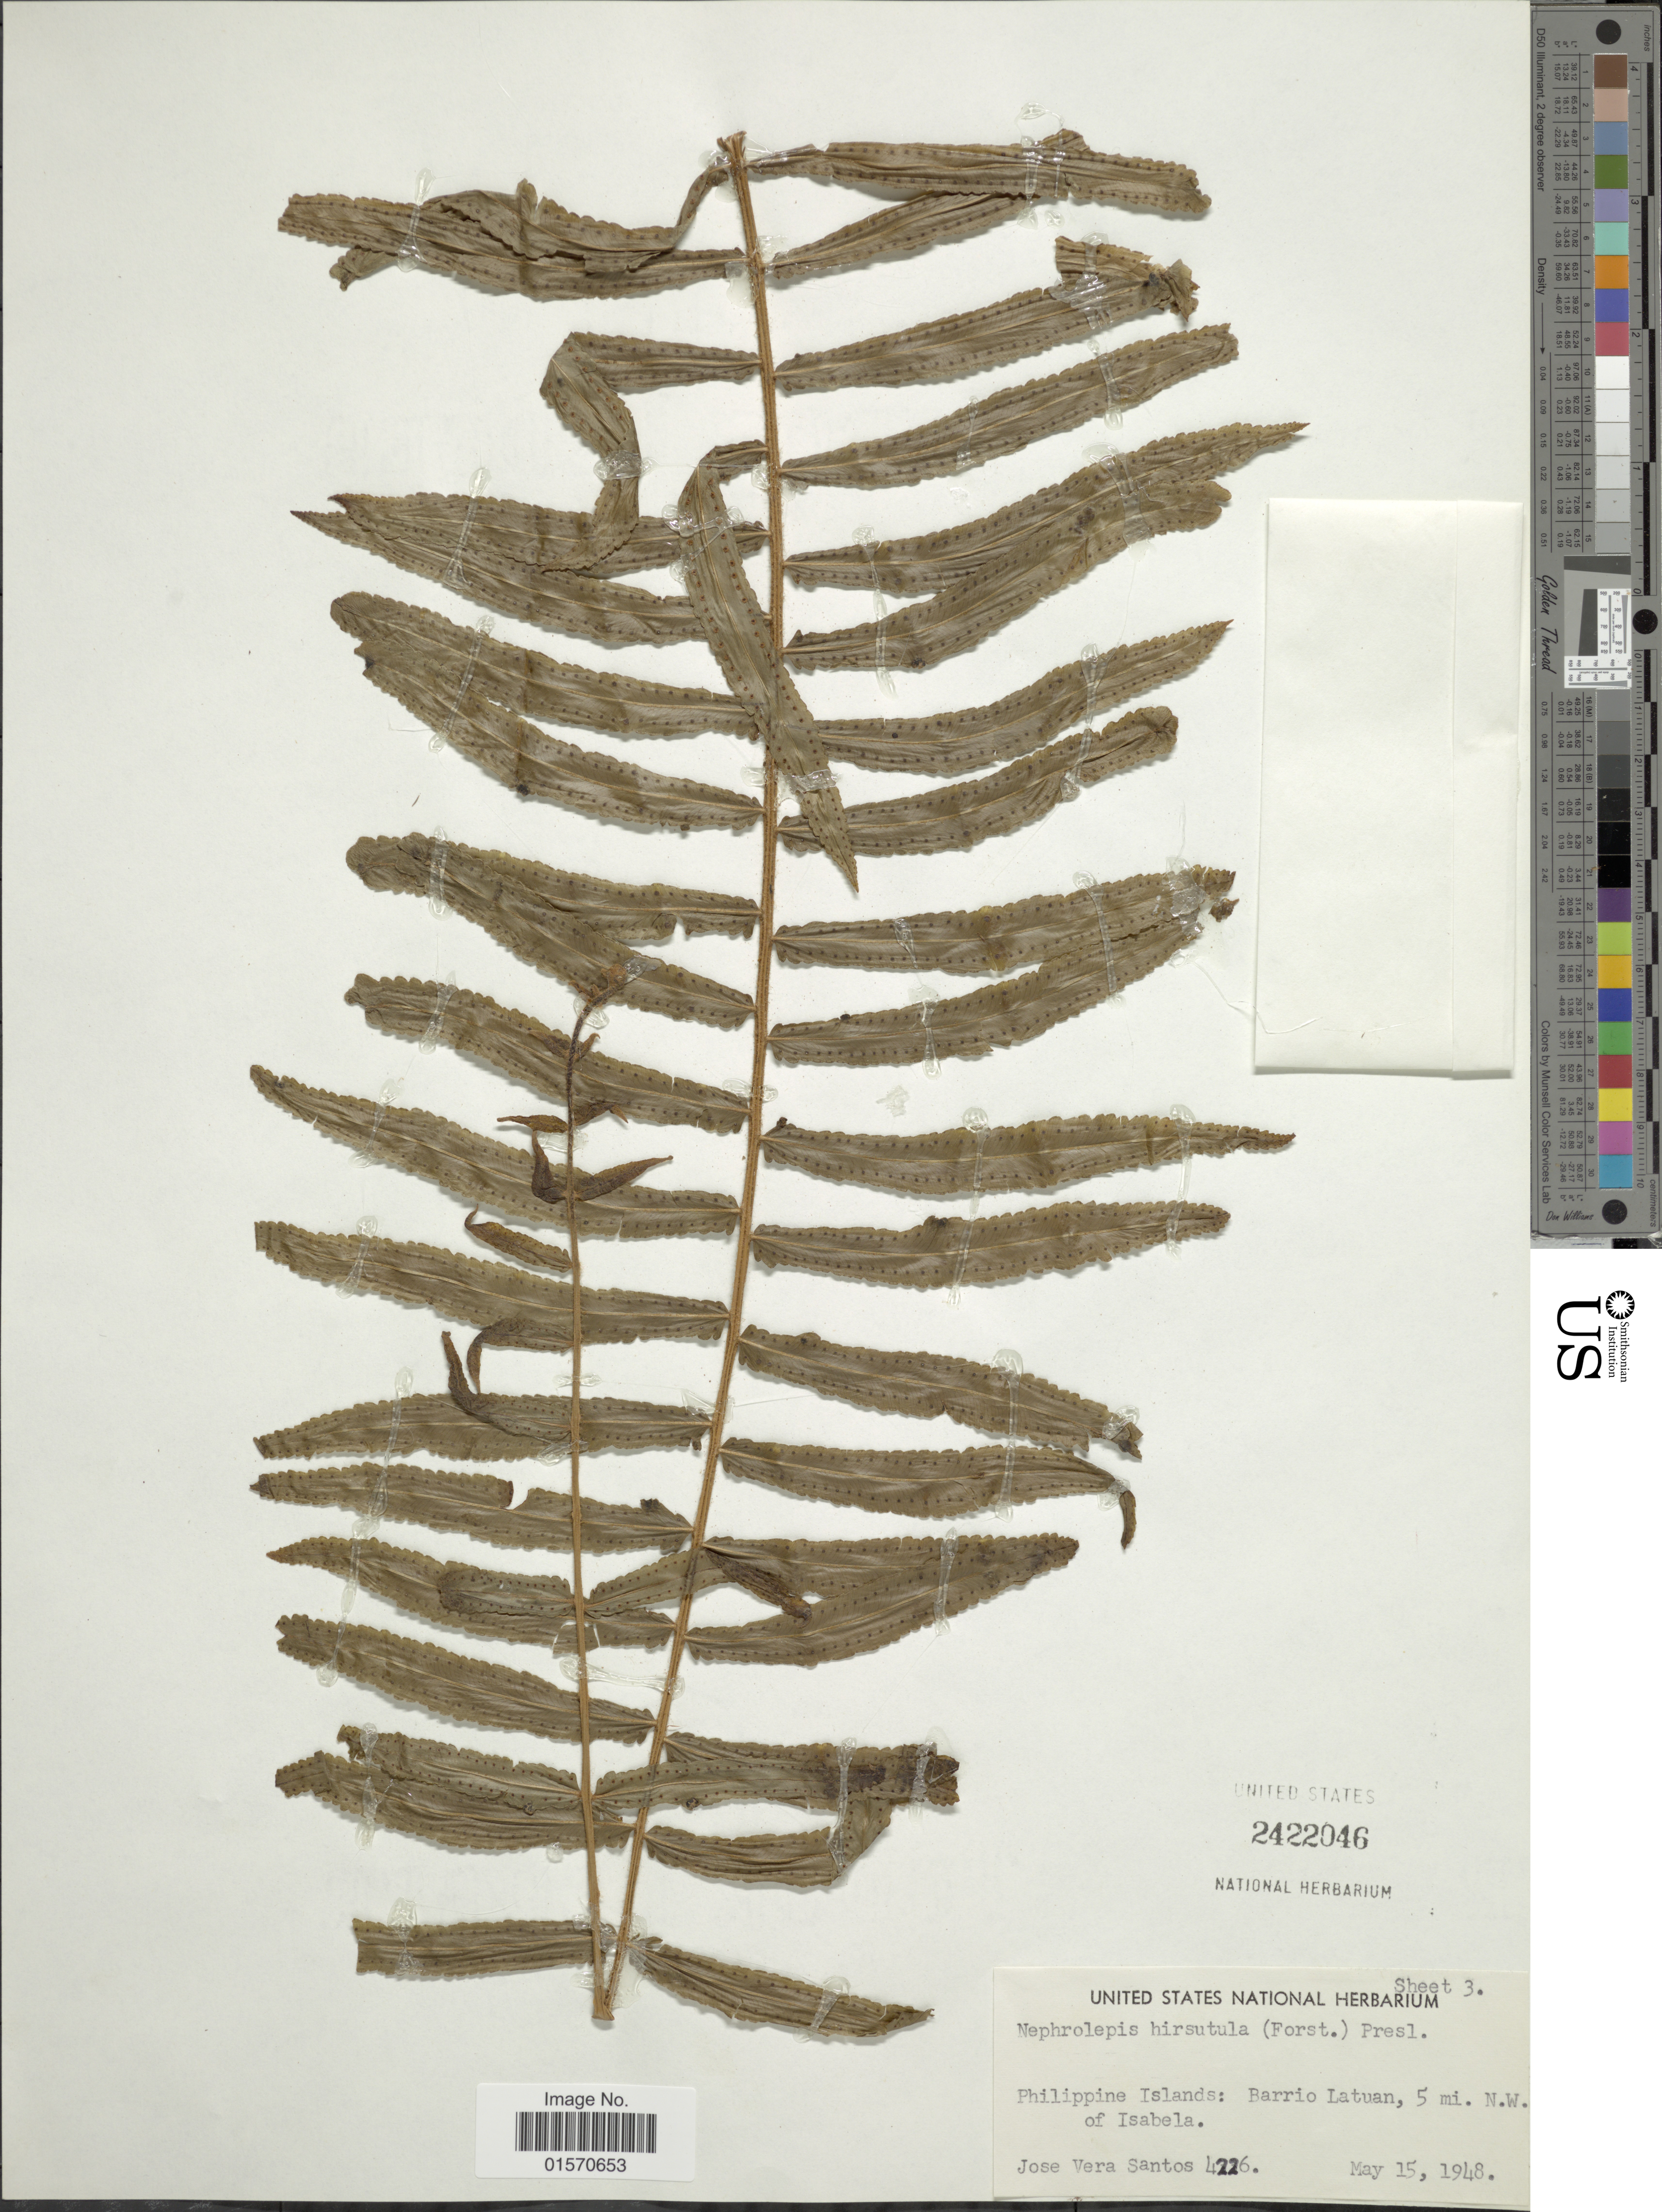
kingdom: Plantae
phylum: Tracheophyta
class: Polypodiopsida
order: Polypodiales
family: Nephrolepidaceae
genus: Nephrolepis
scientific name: Nephrolepis multiflora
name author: (Roxb.) F.M. Jarrett ex C.V. Morton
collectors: J. Santos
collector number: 4226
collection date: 1948-05-15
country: Philippines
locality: Philippine Islands: Barrio Latuan, 5 mi. N.W. of Isabela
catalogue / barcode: US 2422046